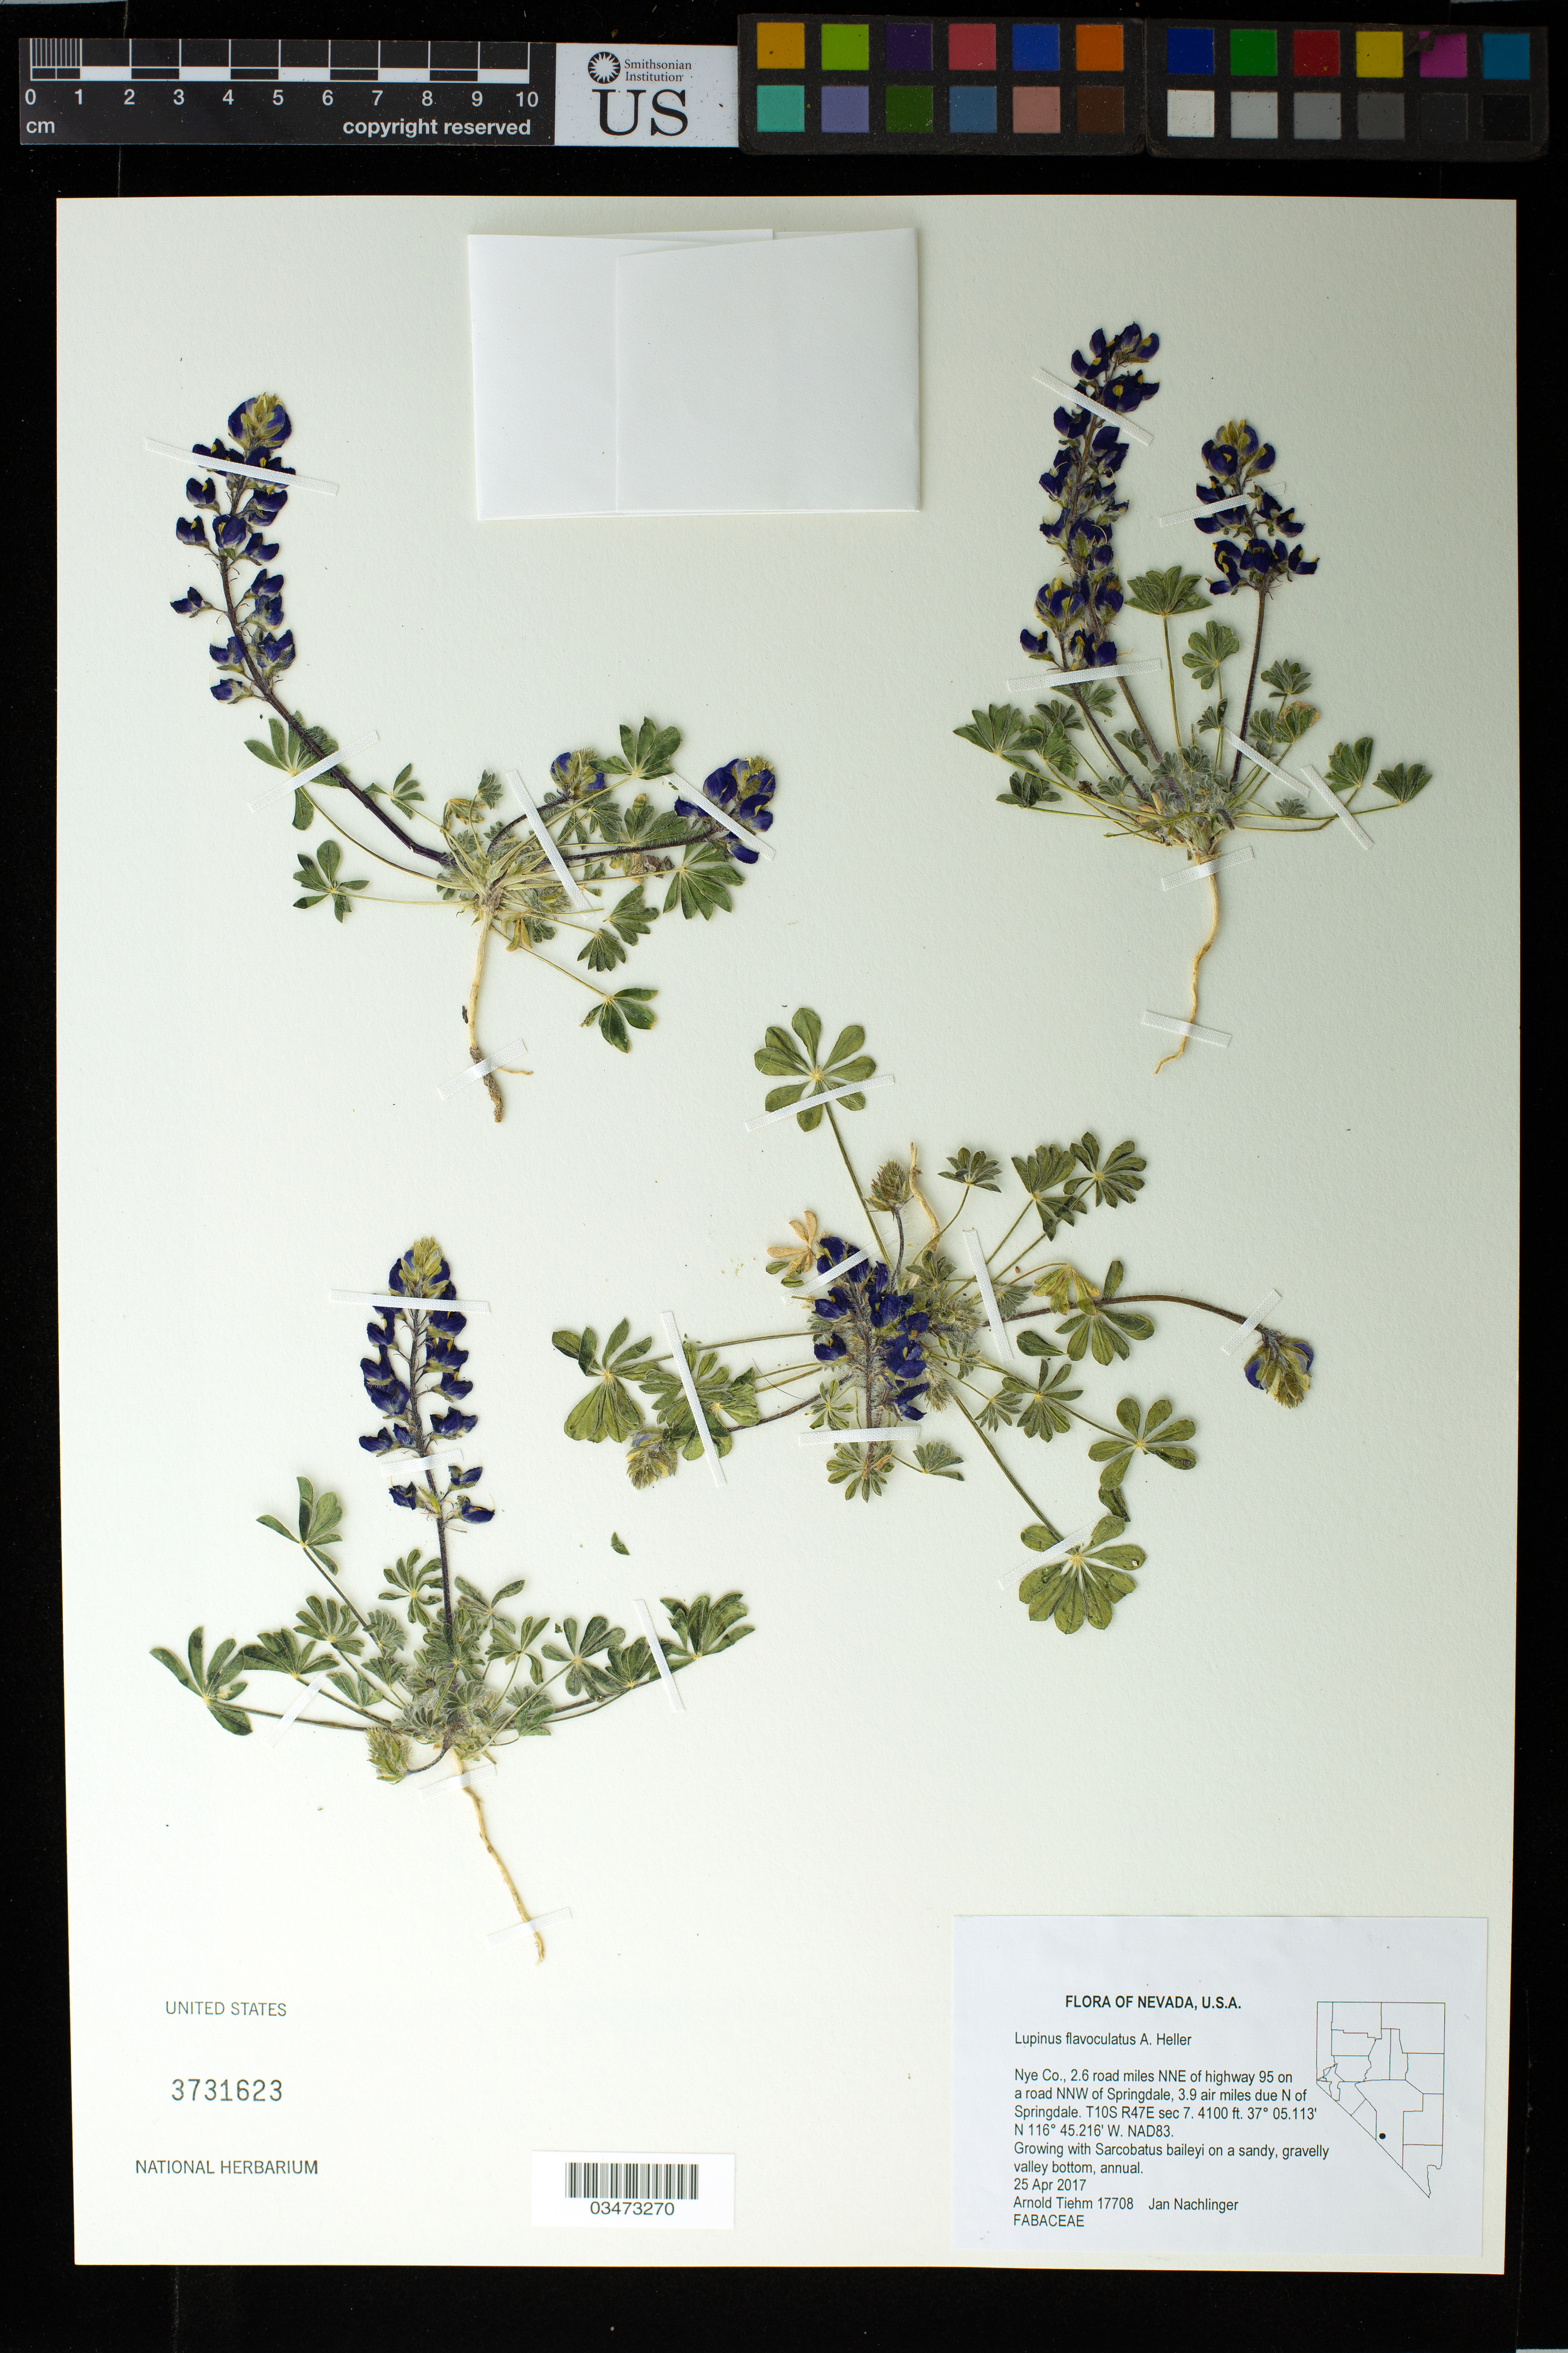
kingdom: Plantae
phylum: Tracheophyta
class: Magnoliopsida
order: Fabales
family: Fabaceae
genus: Lupinus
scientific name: Lupinus flavoculatus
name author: A. Heller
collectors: A. Tiehm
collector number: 17708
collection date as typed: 25 Apr 2017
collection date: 2017-04-25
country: United States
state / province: Nevada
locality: Nye Co., 2.6 miles NNE of highway 95 on a road NNW of Springdale, 3.9 air miles due N of Springdale.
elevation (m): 1250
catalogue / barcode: US 3731623